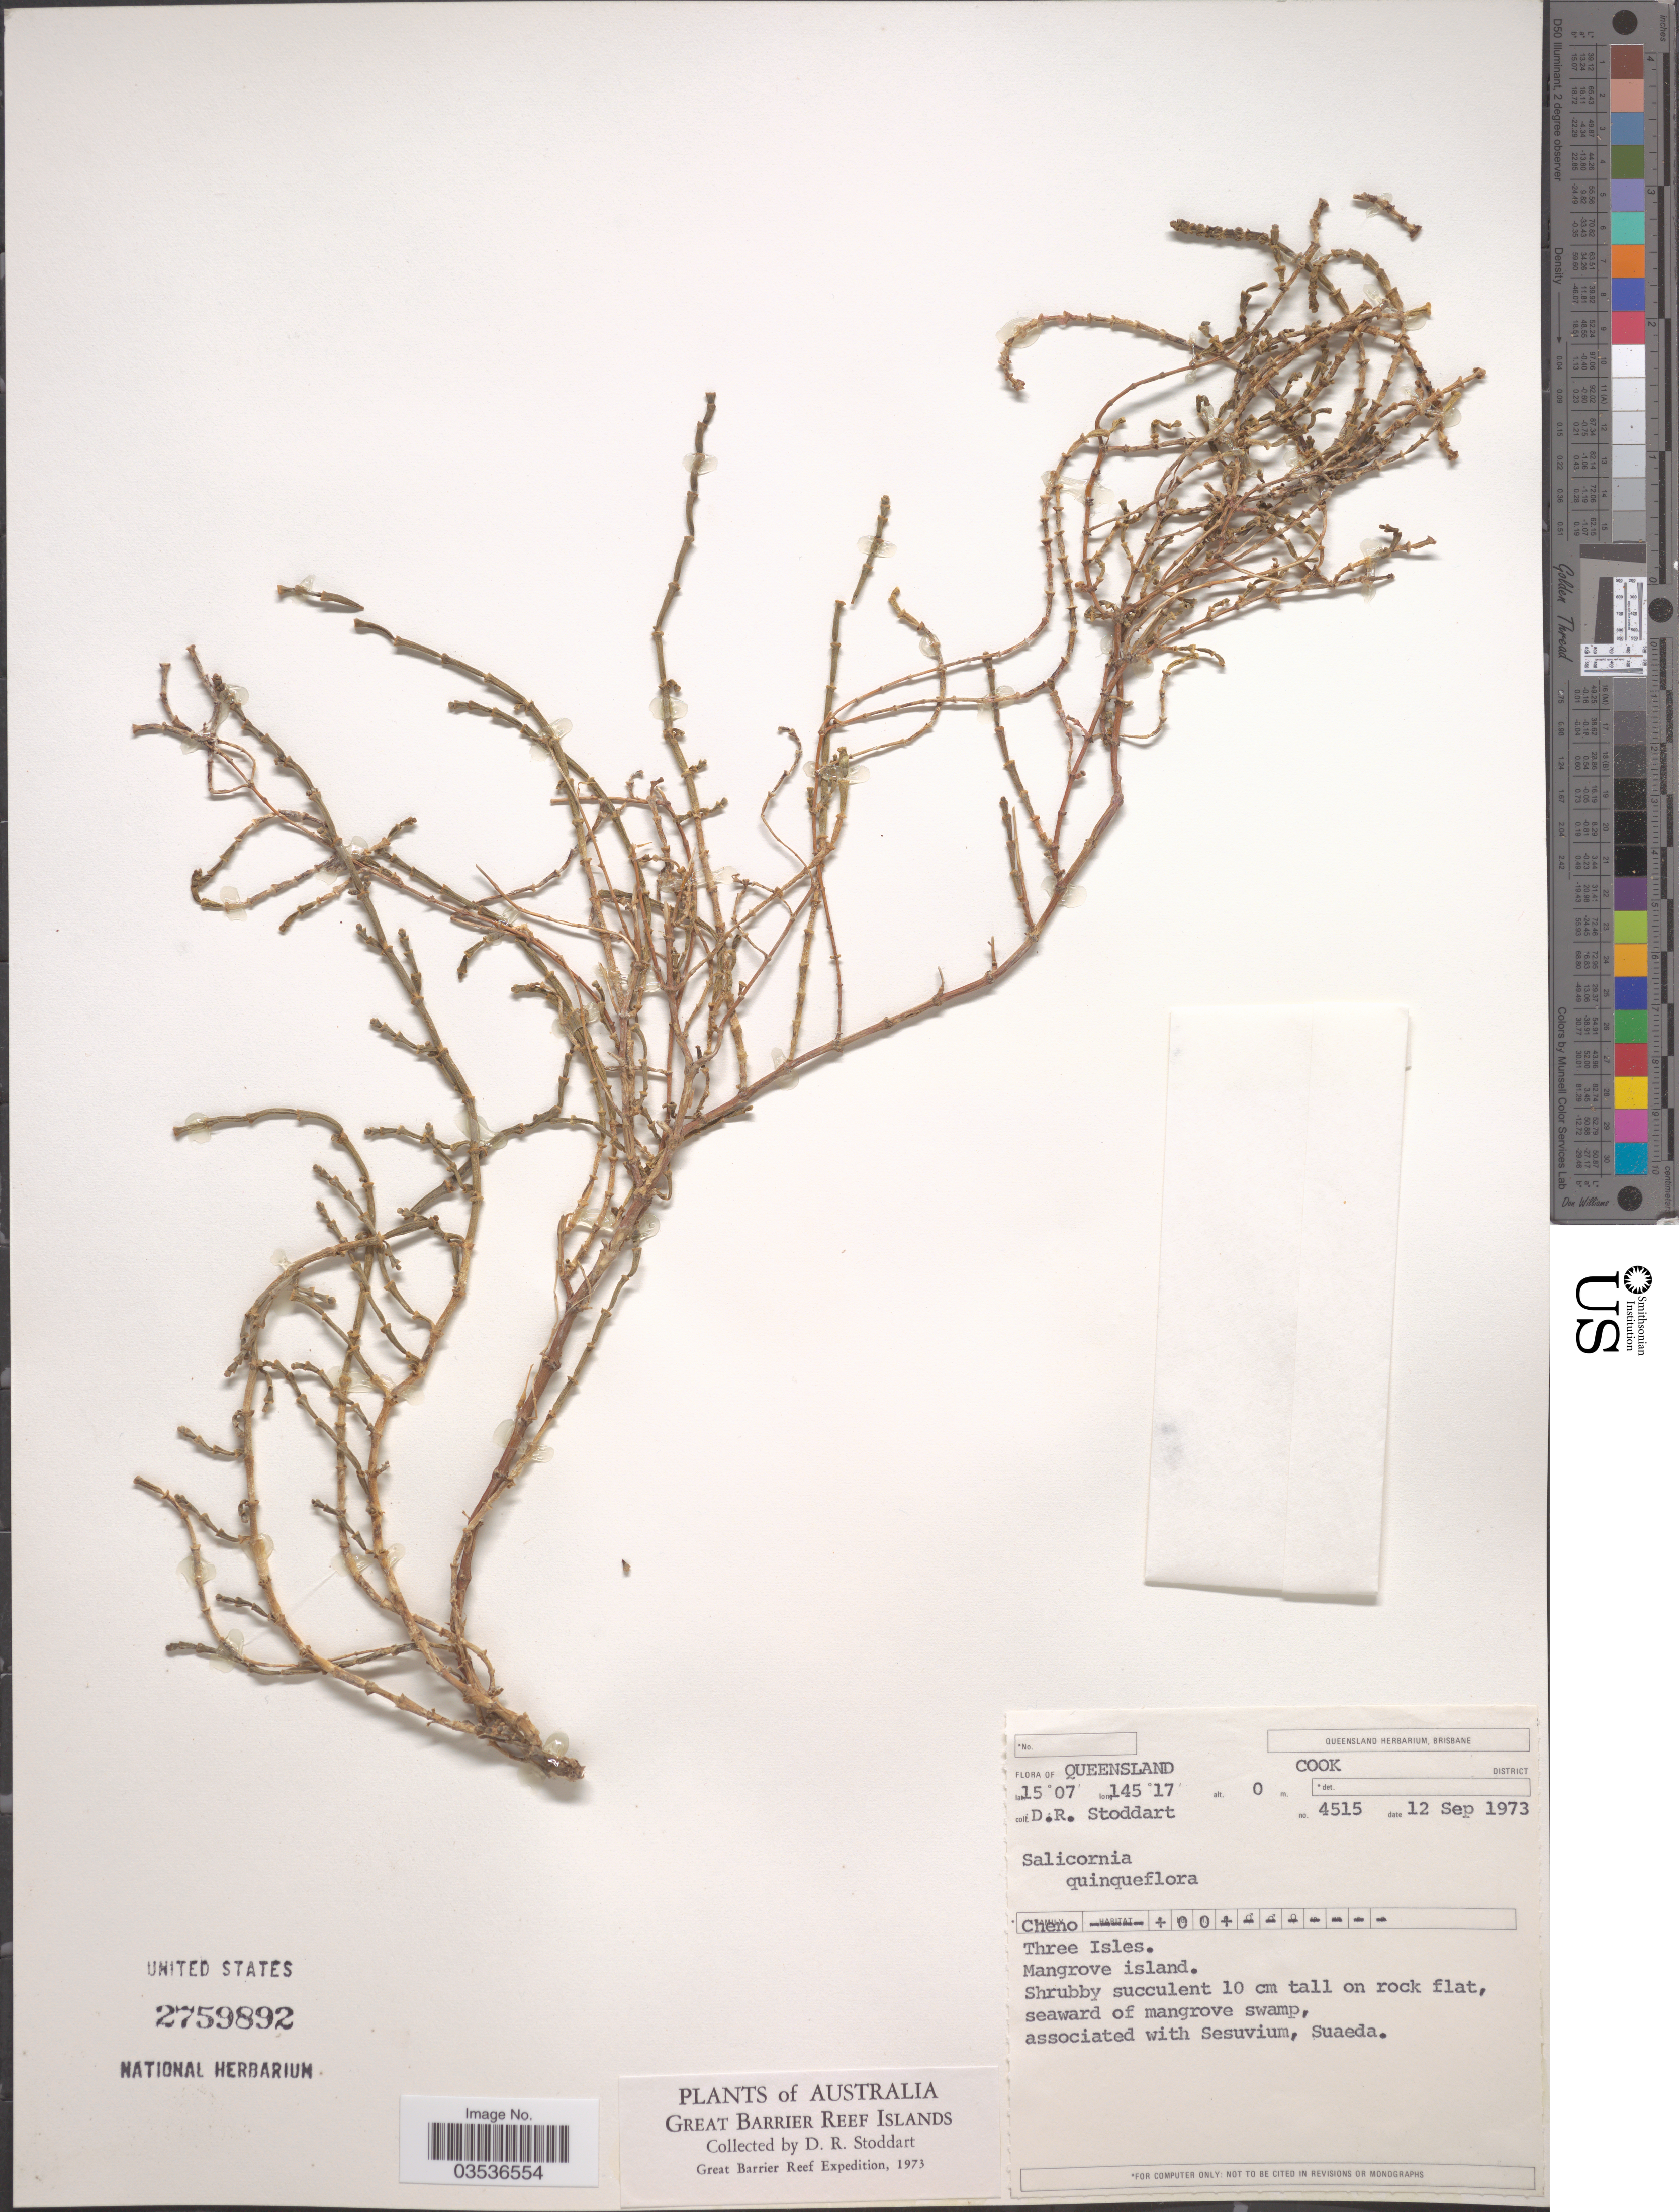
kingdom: Plantae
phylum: Tracheophyta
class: Magnoliopsida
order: Caryophyllales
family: Amaranthaceae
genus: Salicornia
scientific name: Salicornia quinqueflora subsp. quinqueflora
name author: Bunge ex Ung.-Sternb.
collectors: D. R. Stoddart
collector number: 4515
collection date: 1973-09-12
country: Australia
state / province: Queensland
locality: Cook District. Three Isles. Great Barrier Reef Islands.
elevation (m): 0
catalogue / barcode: US 2759892